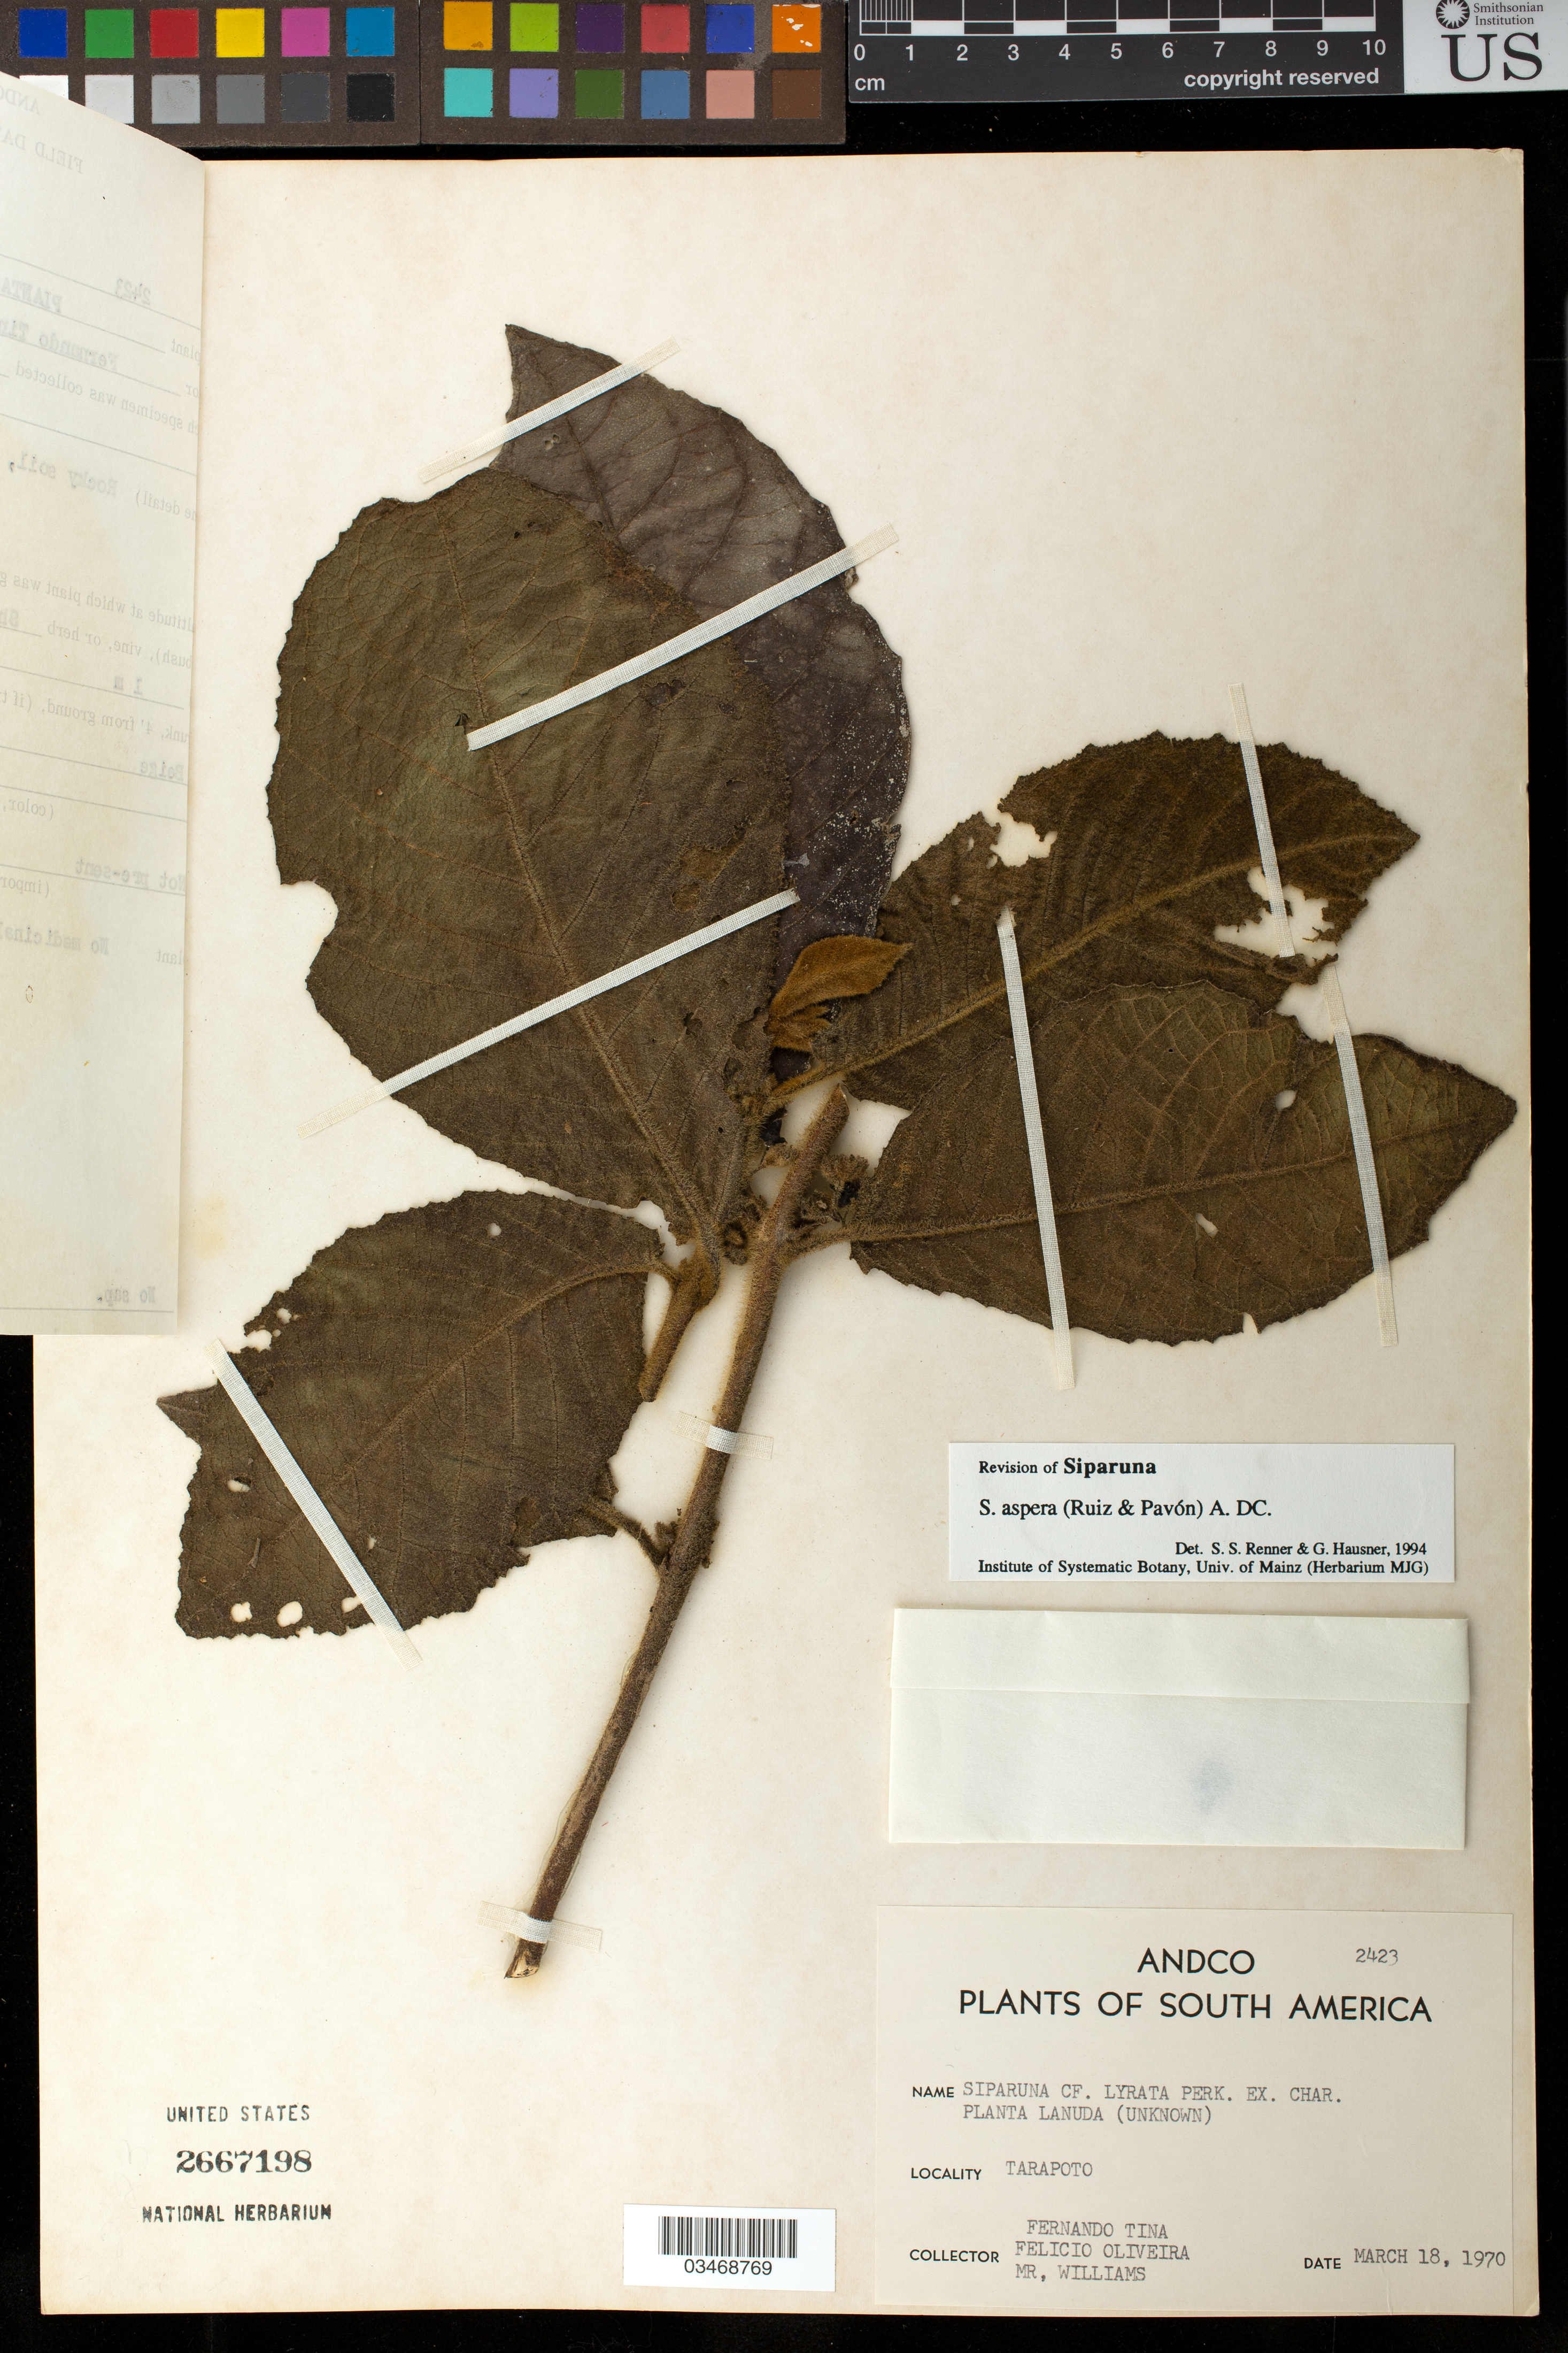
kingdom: Plantae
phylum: Tracheophyta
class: Magnoliopsida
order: Laurales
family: Siparunaceae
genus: Siparuna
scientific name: Siparuna aspera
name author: (Ruiz & Pav.) A. DC.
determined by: Renner, S. S.; Hausner, G.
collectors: F. Tina, F. Oliveira & -- Williams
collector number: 2423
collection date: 1970-03-18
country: Peru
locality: Andco, Tarapoto.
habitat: Rocky soil, highland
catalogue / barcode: US 2667198